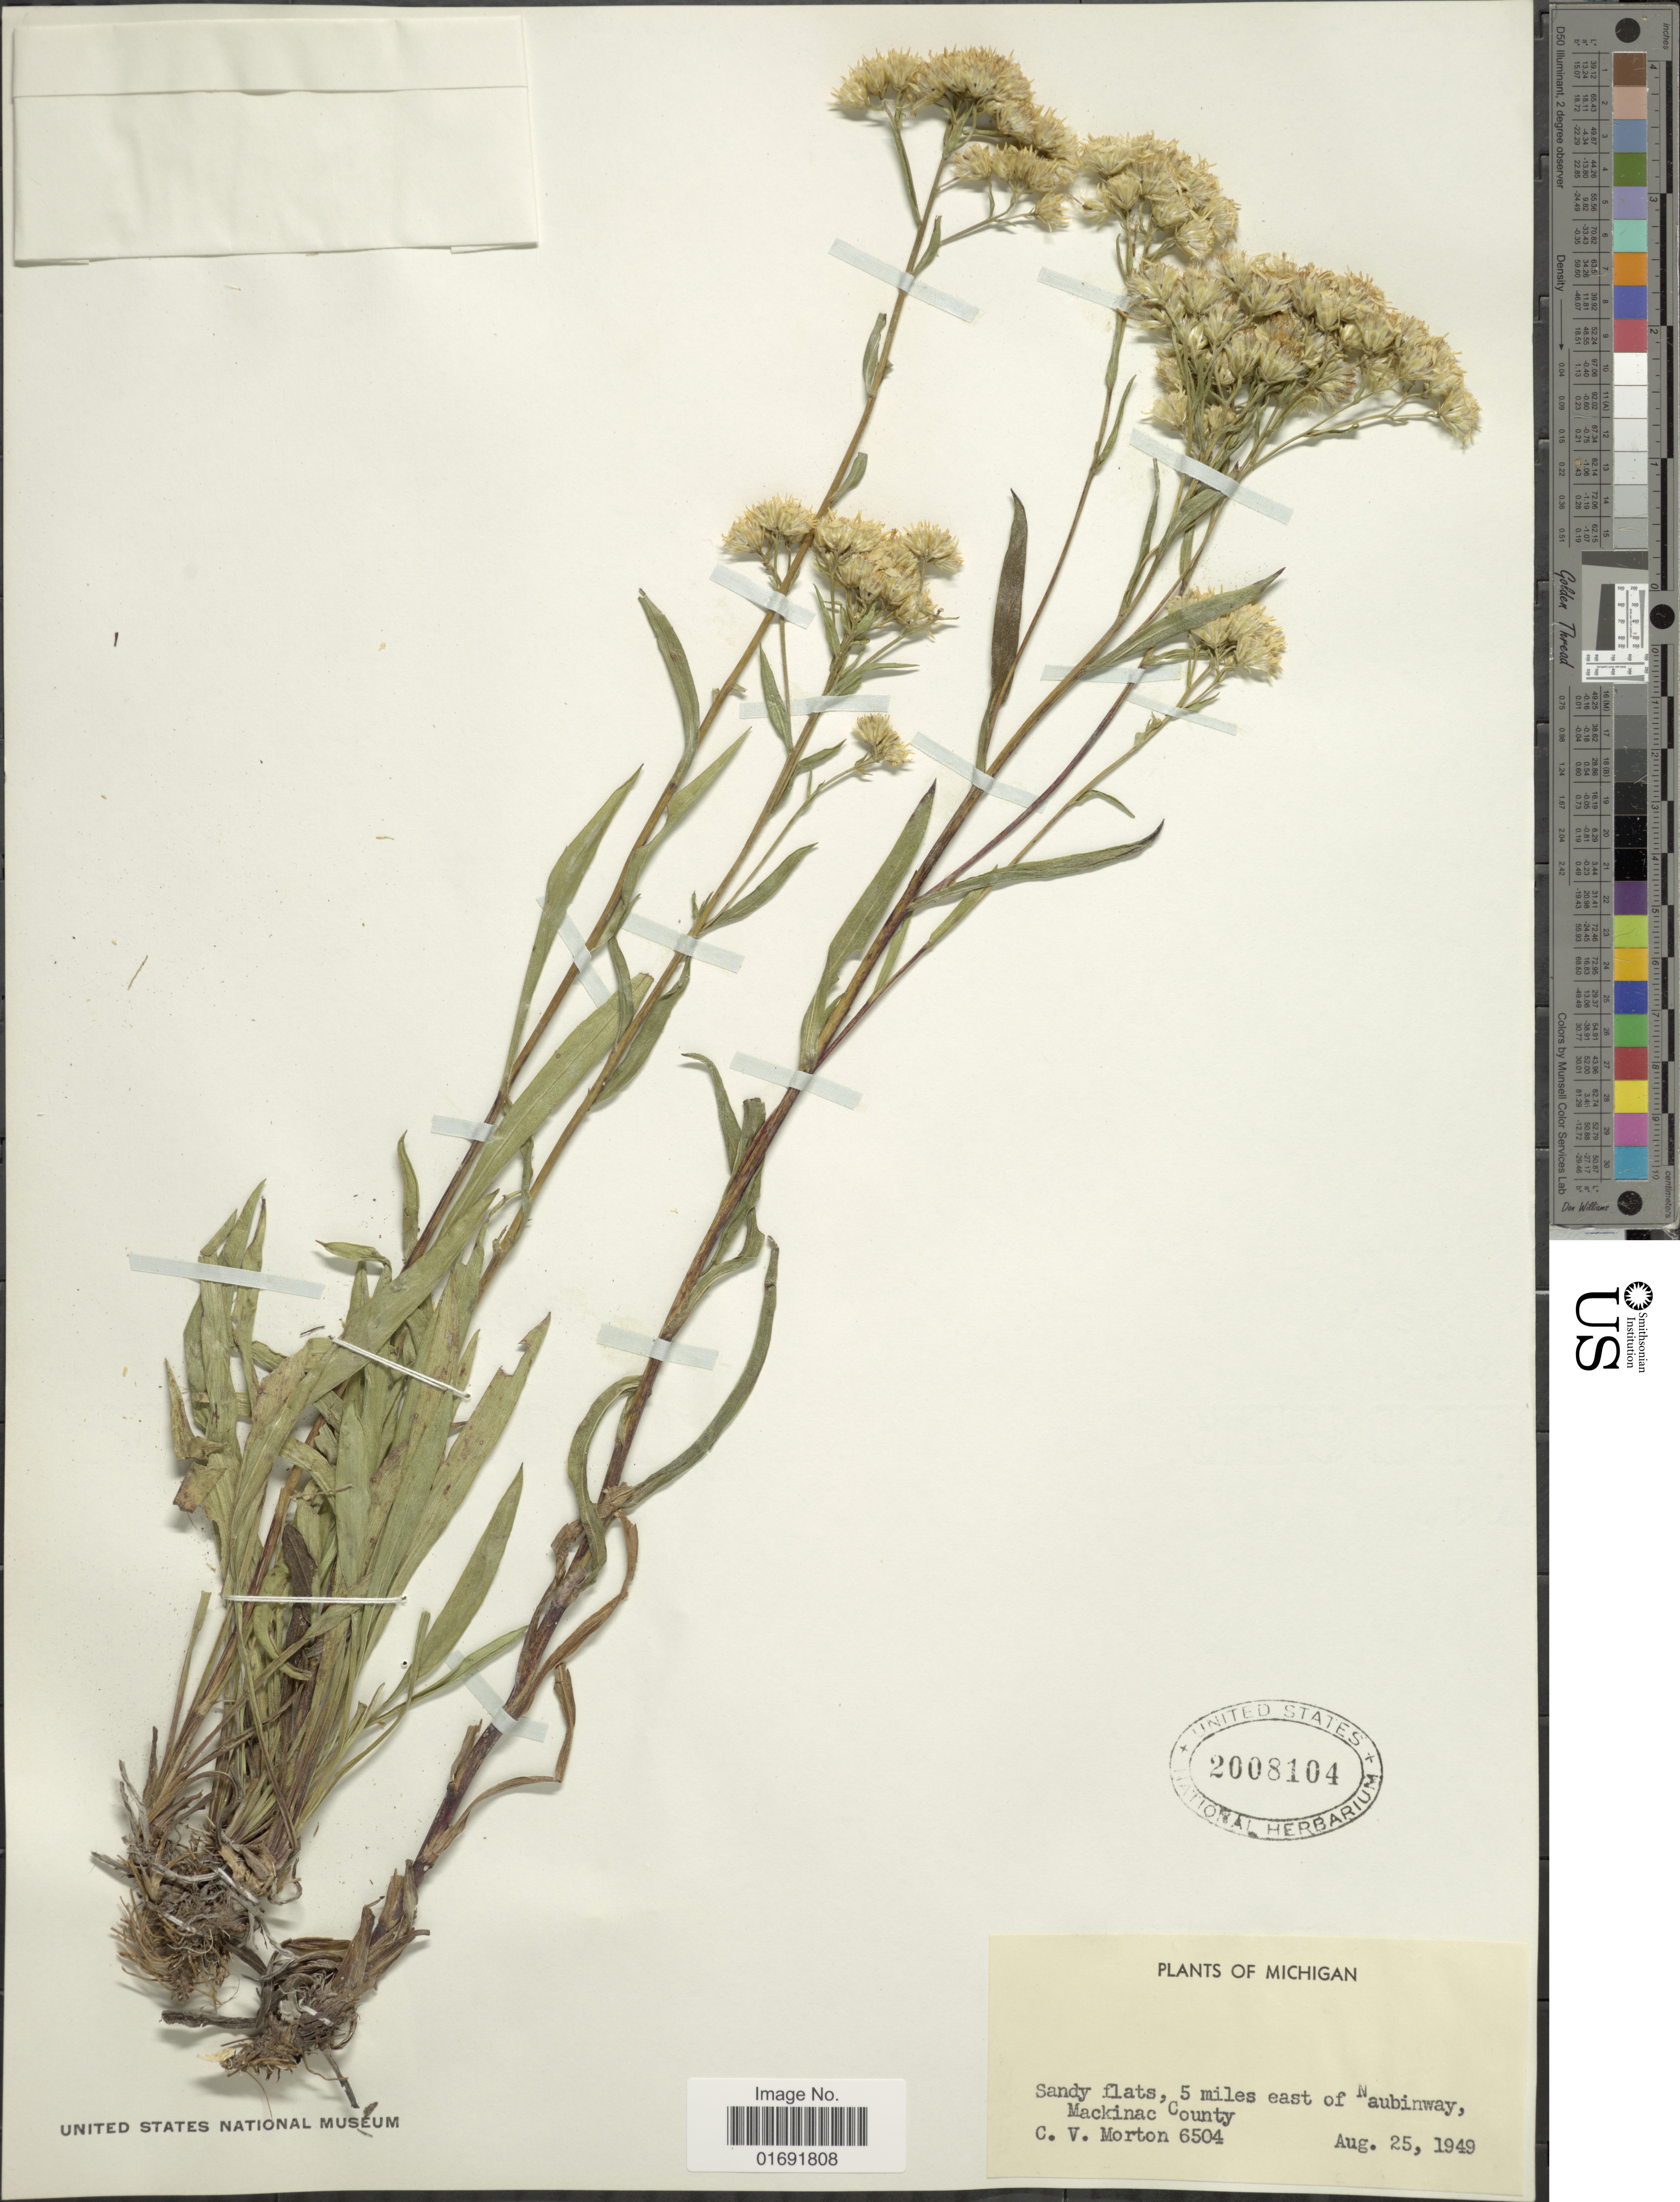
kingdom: Plantae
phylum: Tracheophyta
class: Magnoliopsida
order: Asterales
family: Asteraceae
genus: Solidago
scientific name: Solidago sp.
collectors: C. V. Morton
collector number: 6504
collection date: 1949-08-25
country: United States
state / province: Michigan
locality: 5 miles east of Naubinway, Mackinac County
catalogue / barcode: US 2008104